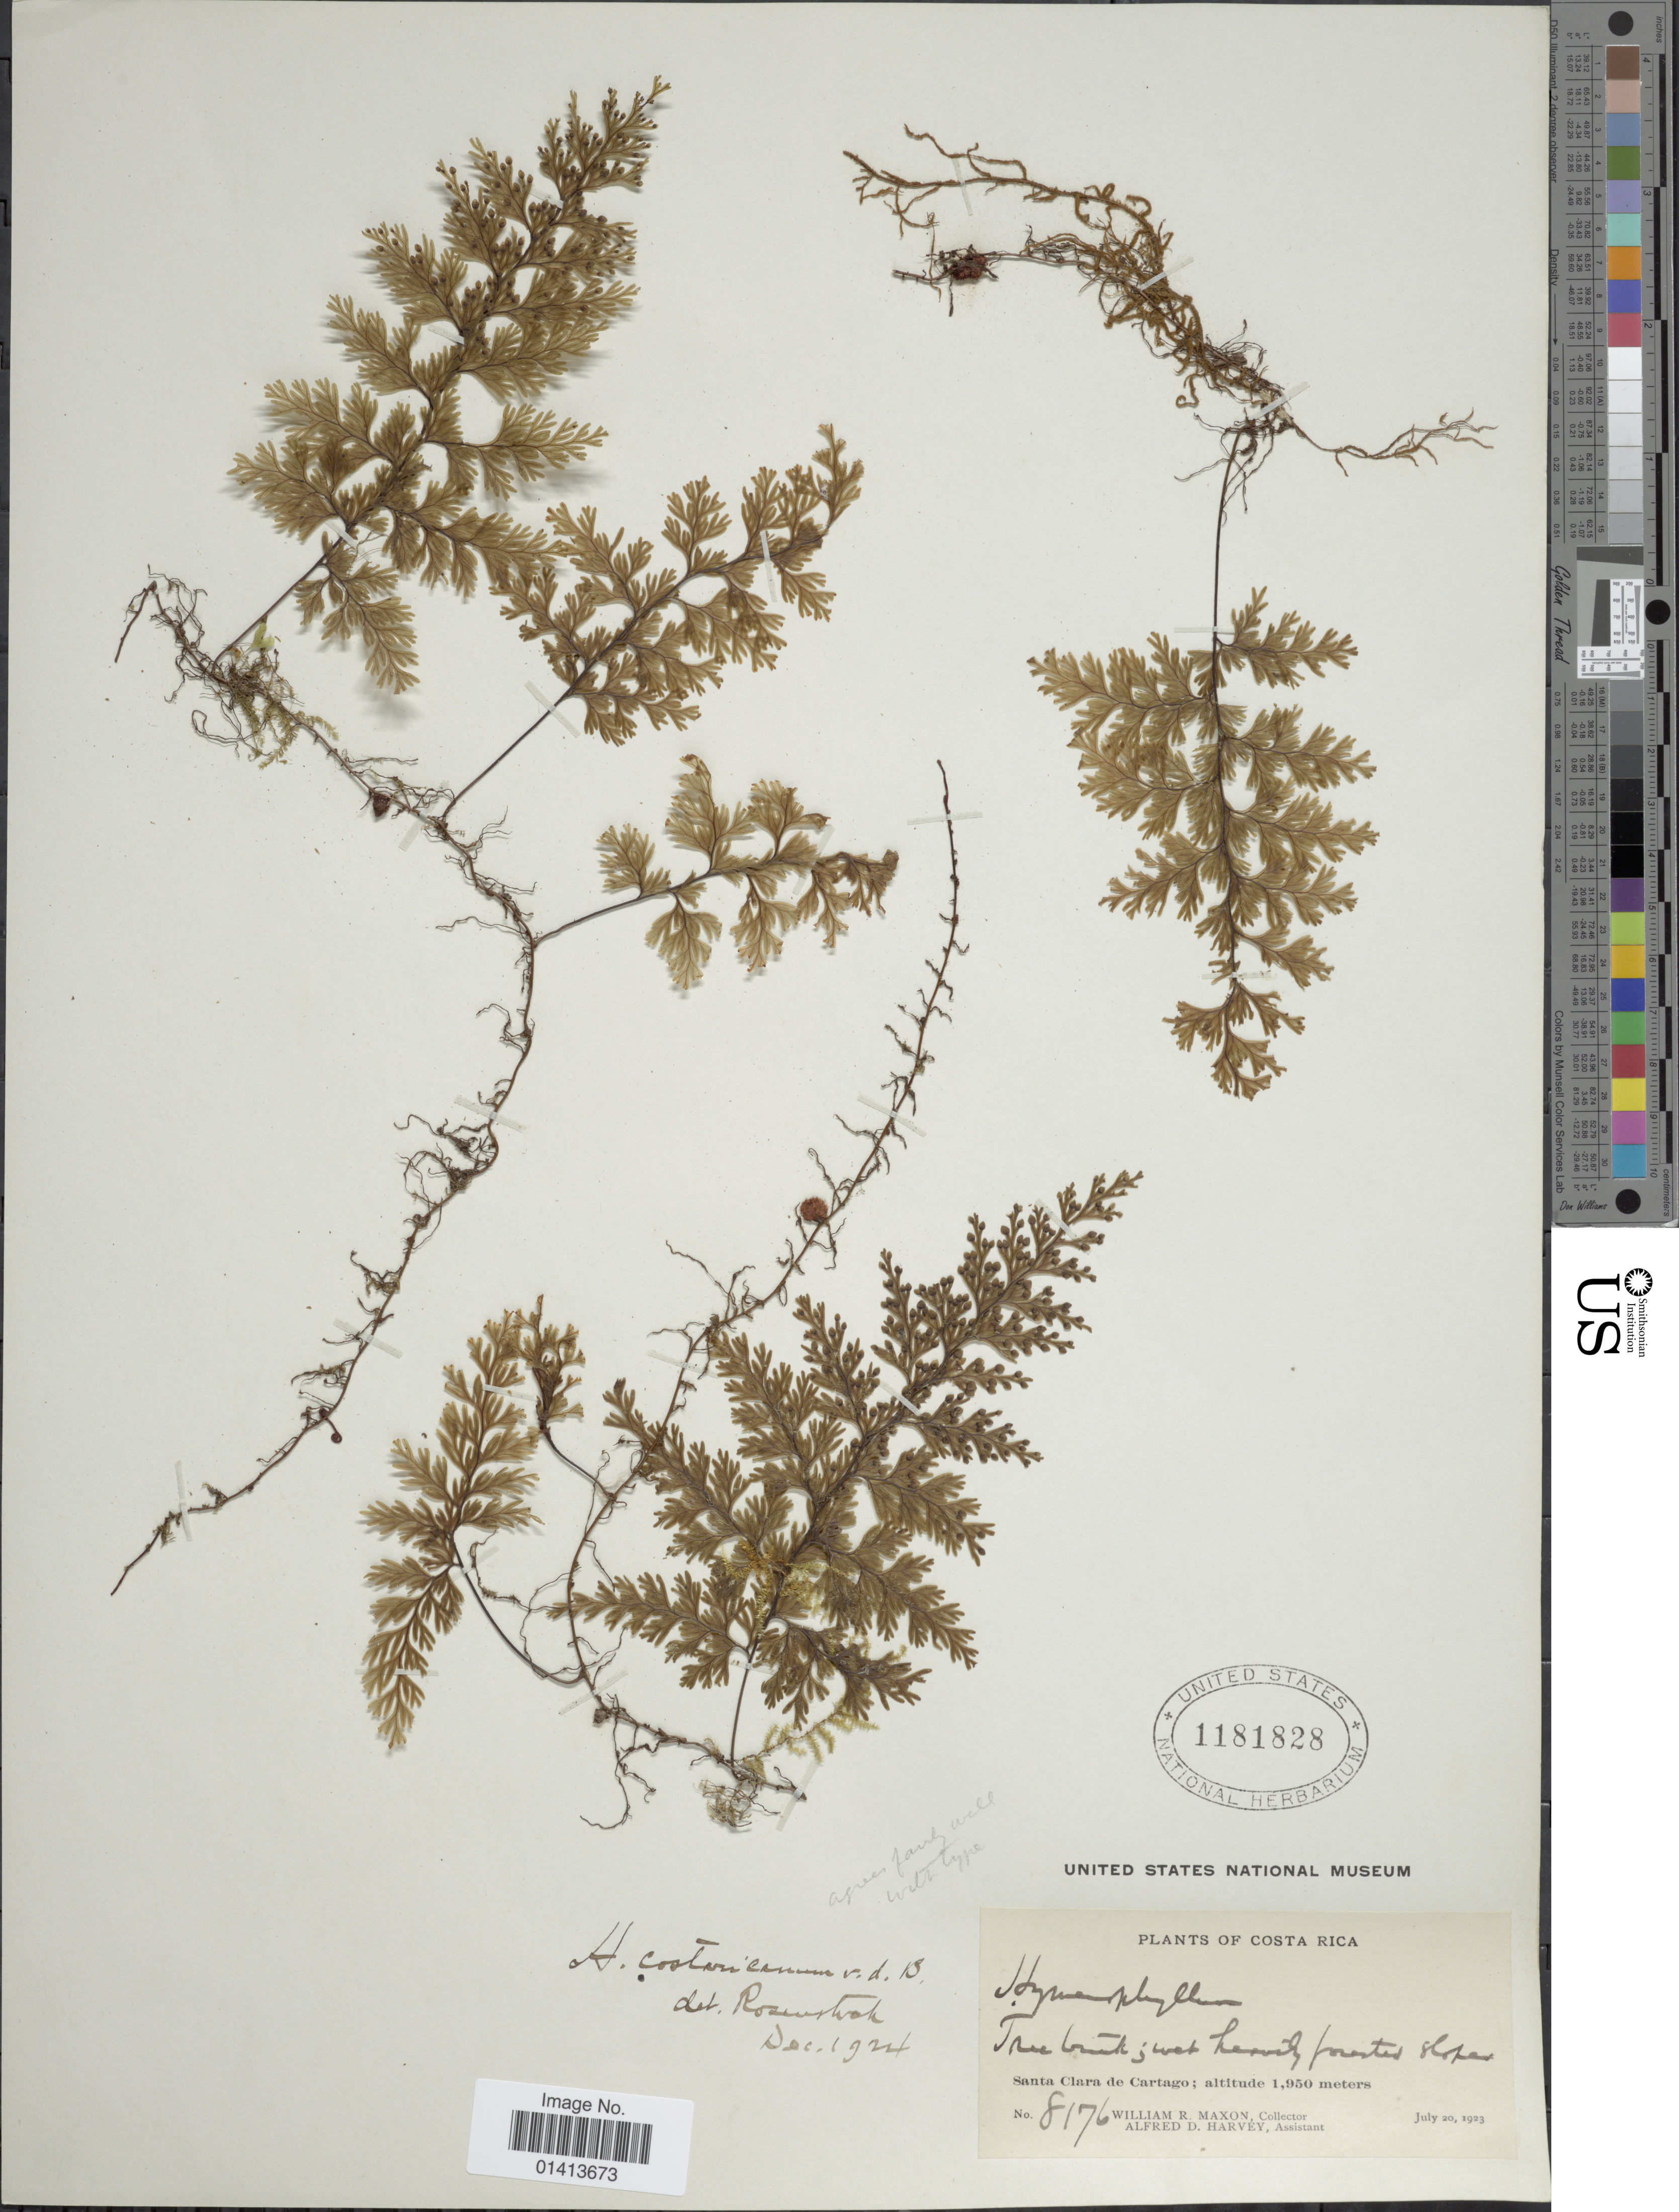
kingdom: Plantae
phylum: Tracheophyta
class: Polypodiopsida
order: Hymenophyllales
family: Hymenophyllaceae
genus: Hymenophyllum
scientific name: Hymenophyllum costaricanum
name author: Bosch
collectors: W. R. Maxon & A. D. Harvey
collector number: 8176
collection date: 1923-07-20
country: Costa Rica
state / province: Cartago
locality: Santa Clara de Cartago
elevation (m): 1950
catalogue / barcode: US 1181828